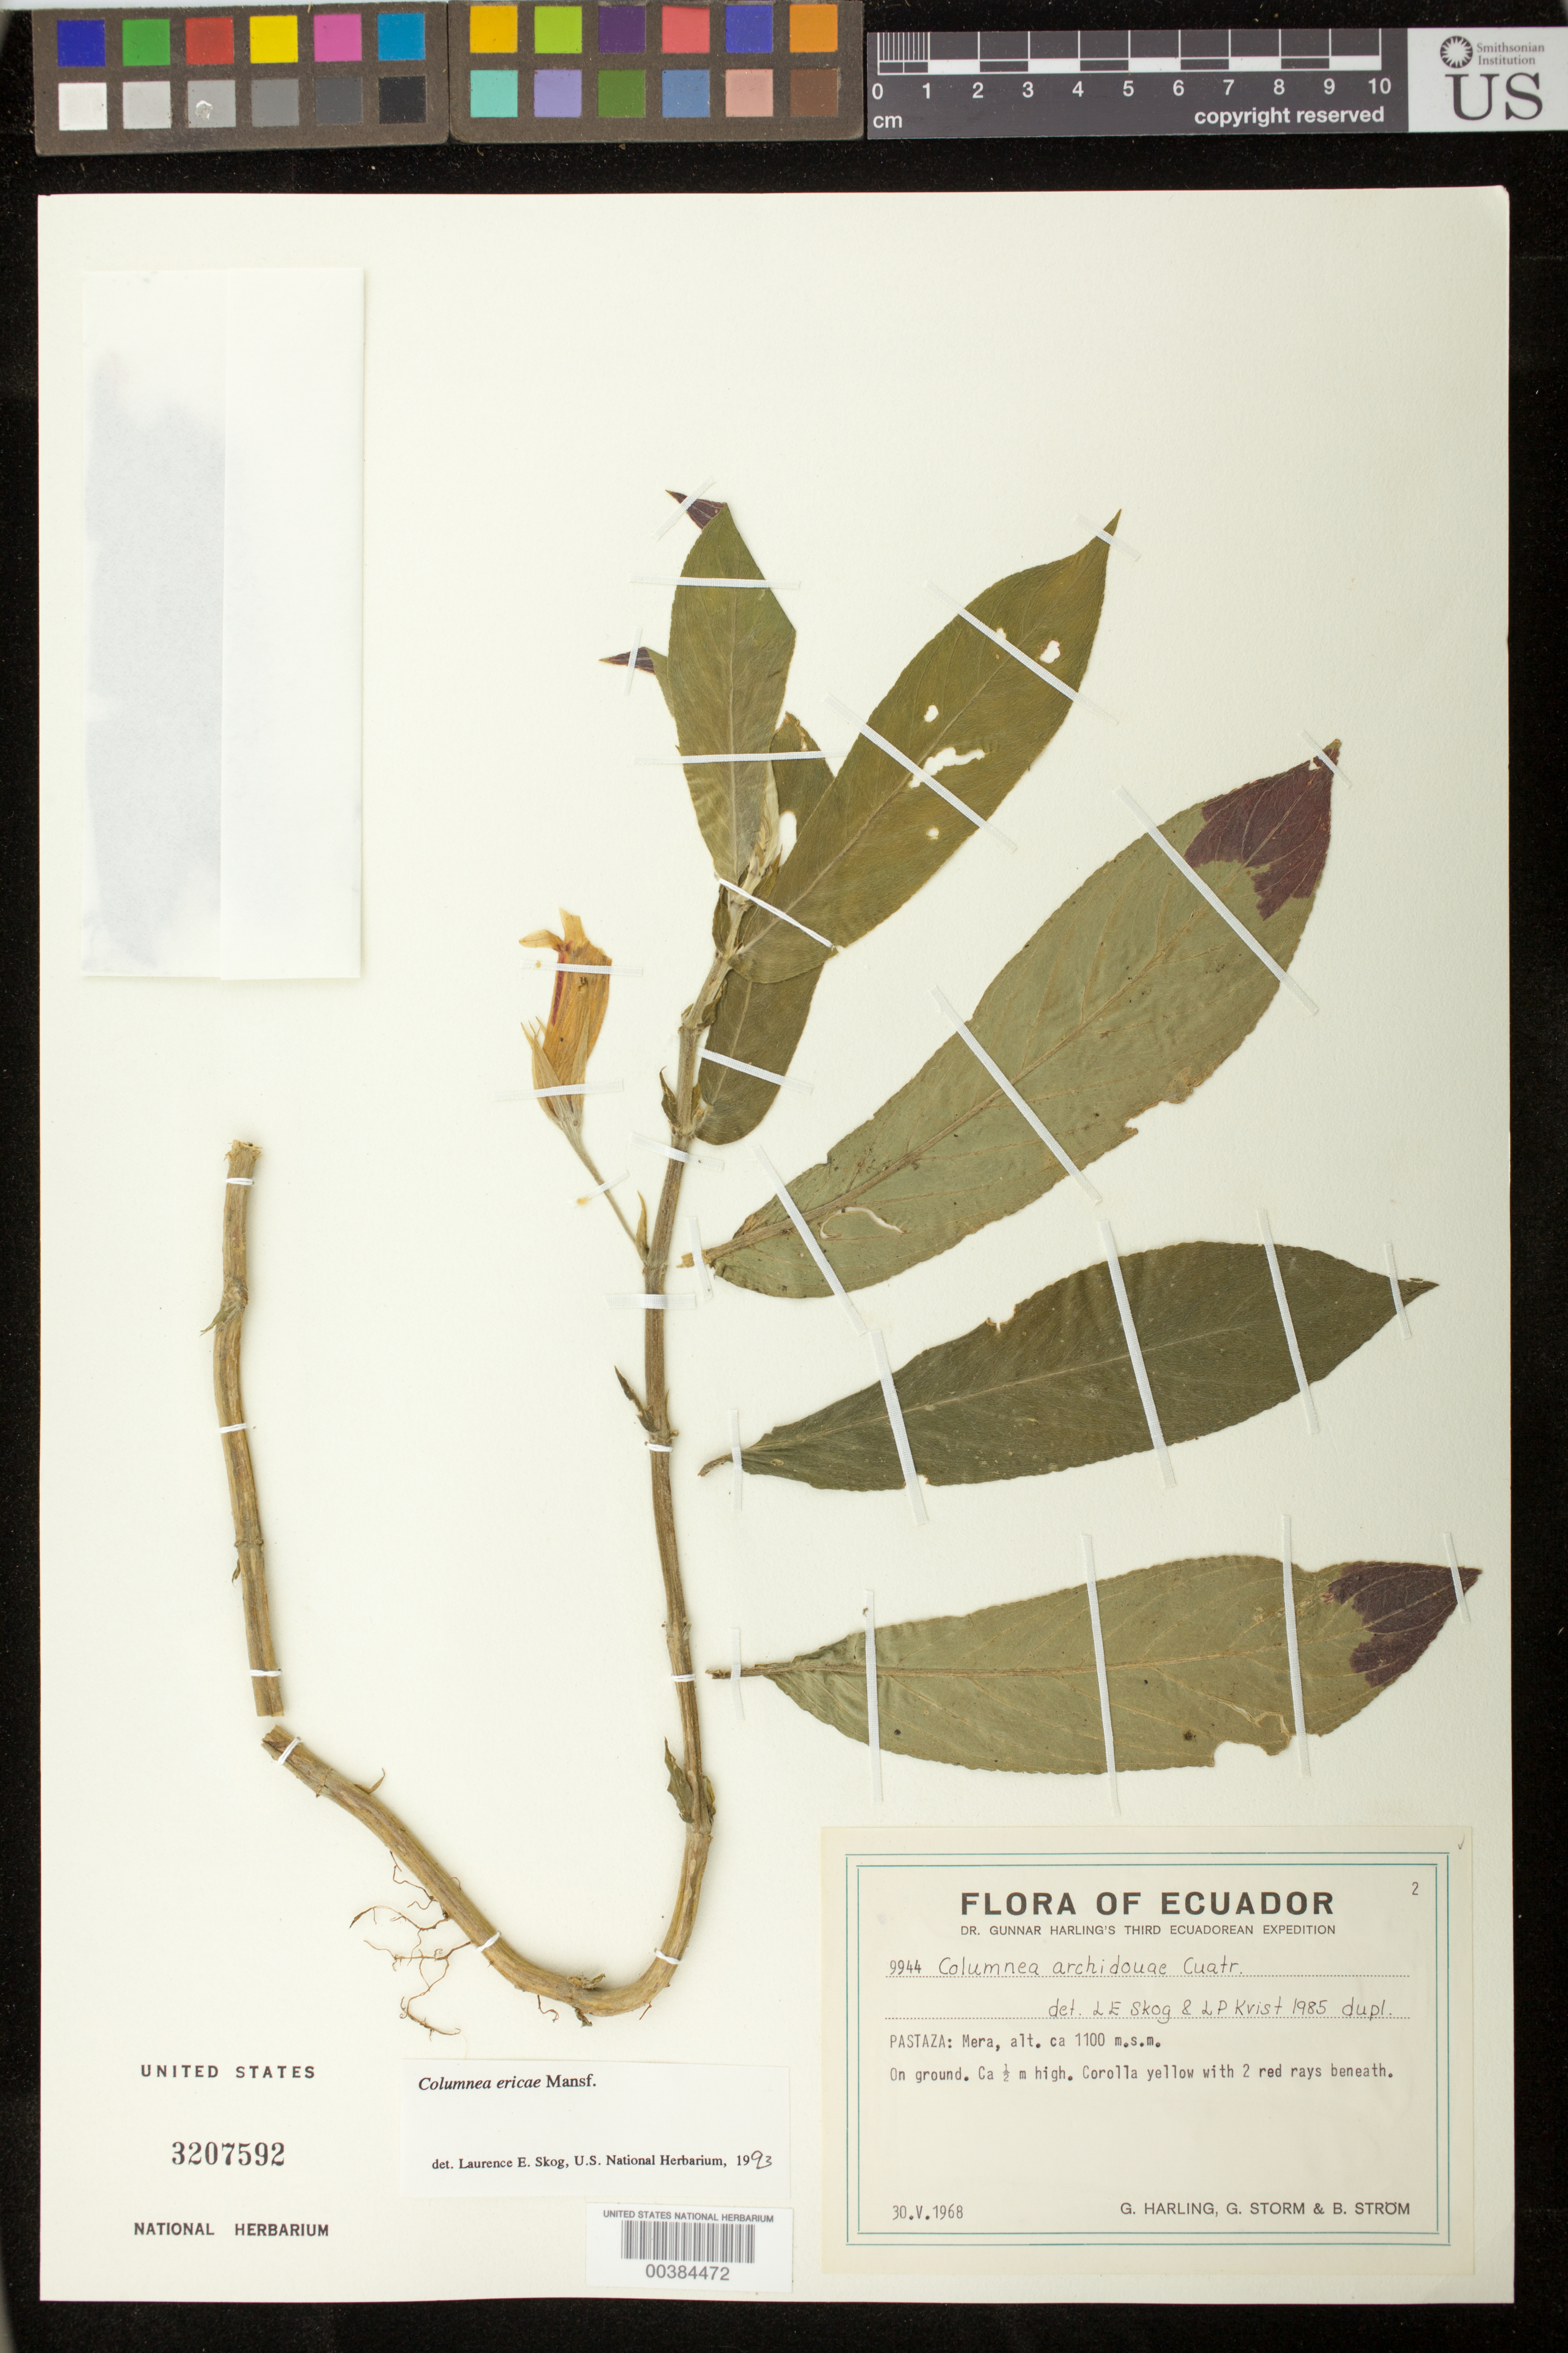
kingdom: Plantae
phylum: Tracheophyta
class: Magnoliopsida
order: Lamiales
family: Gesneriaceae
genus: Columnea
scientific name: Columnea ericae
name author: Mansf.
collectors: G. Harling, G. Storm & B. Storm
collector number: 9944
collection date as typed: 30 May 1968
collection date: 1968-05-30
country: Ecuador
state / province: Pastaza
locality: Mera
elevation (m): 1100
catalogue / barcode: US 3207592